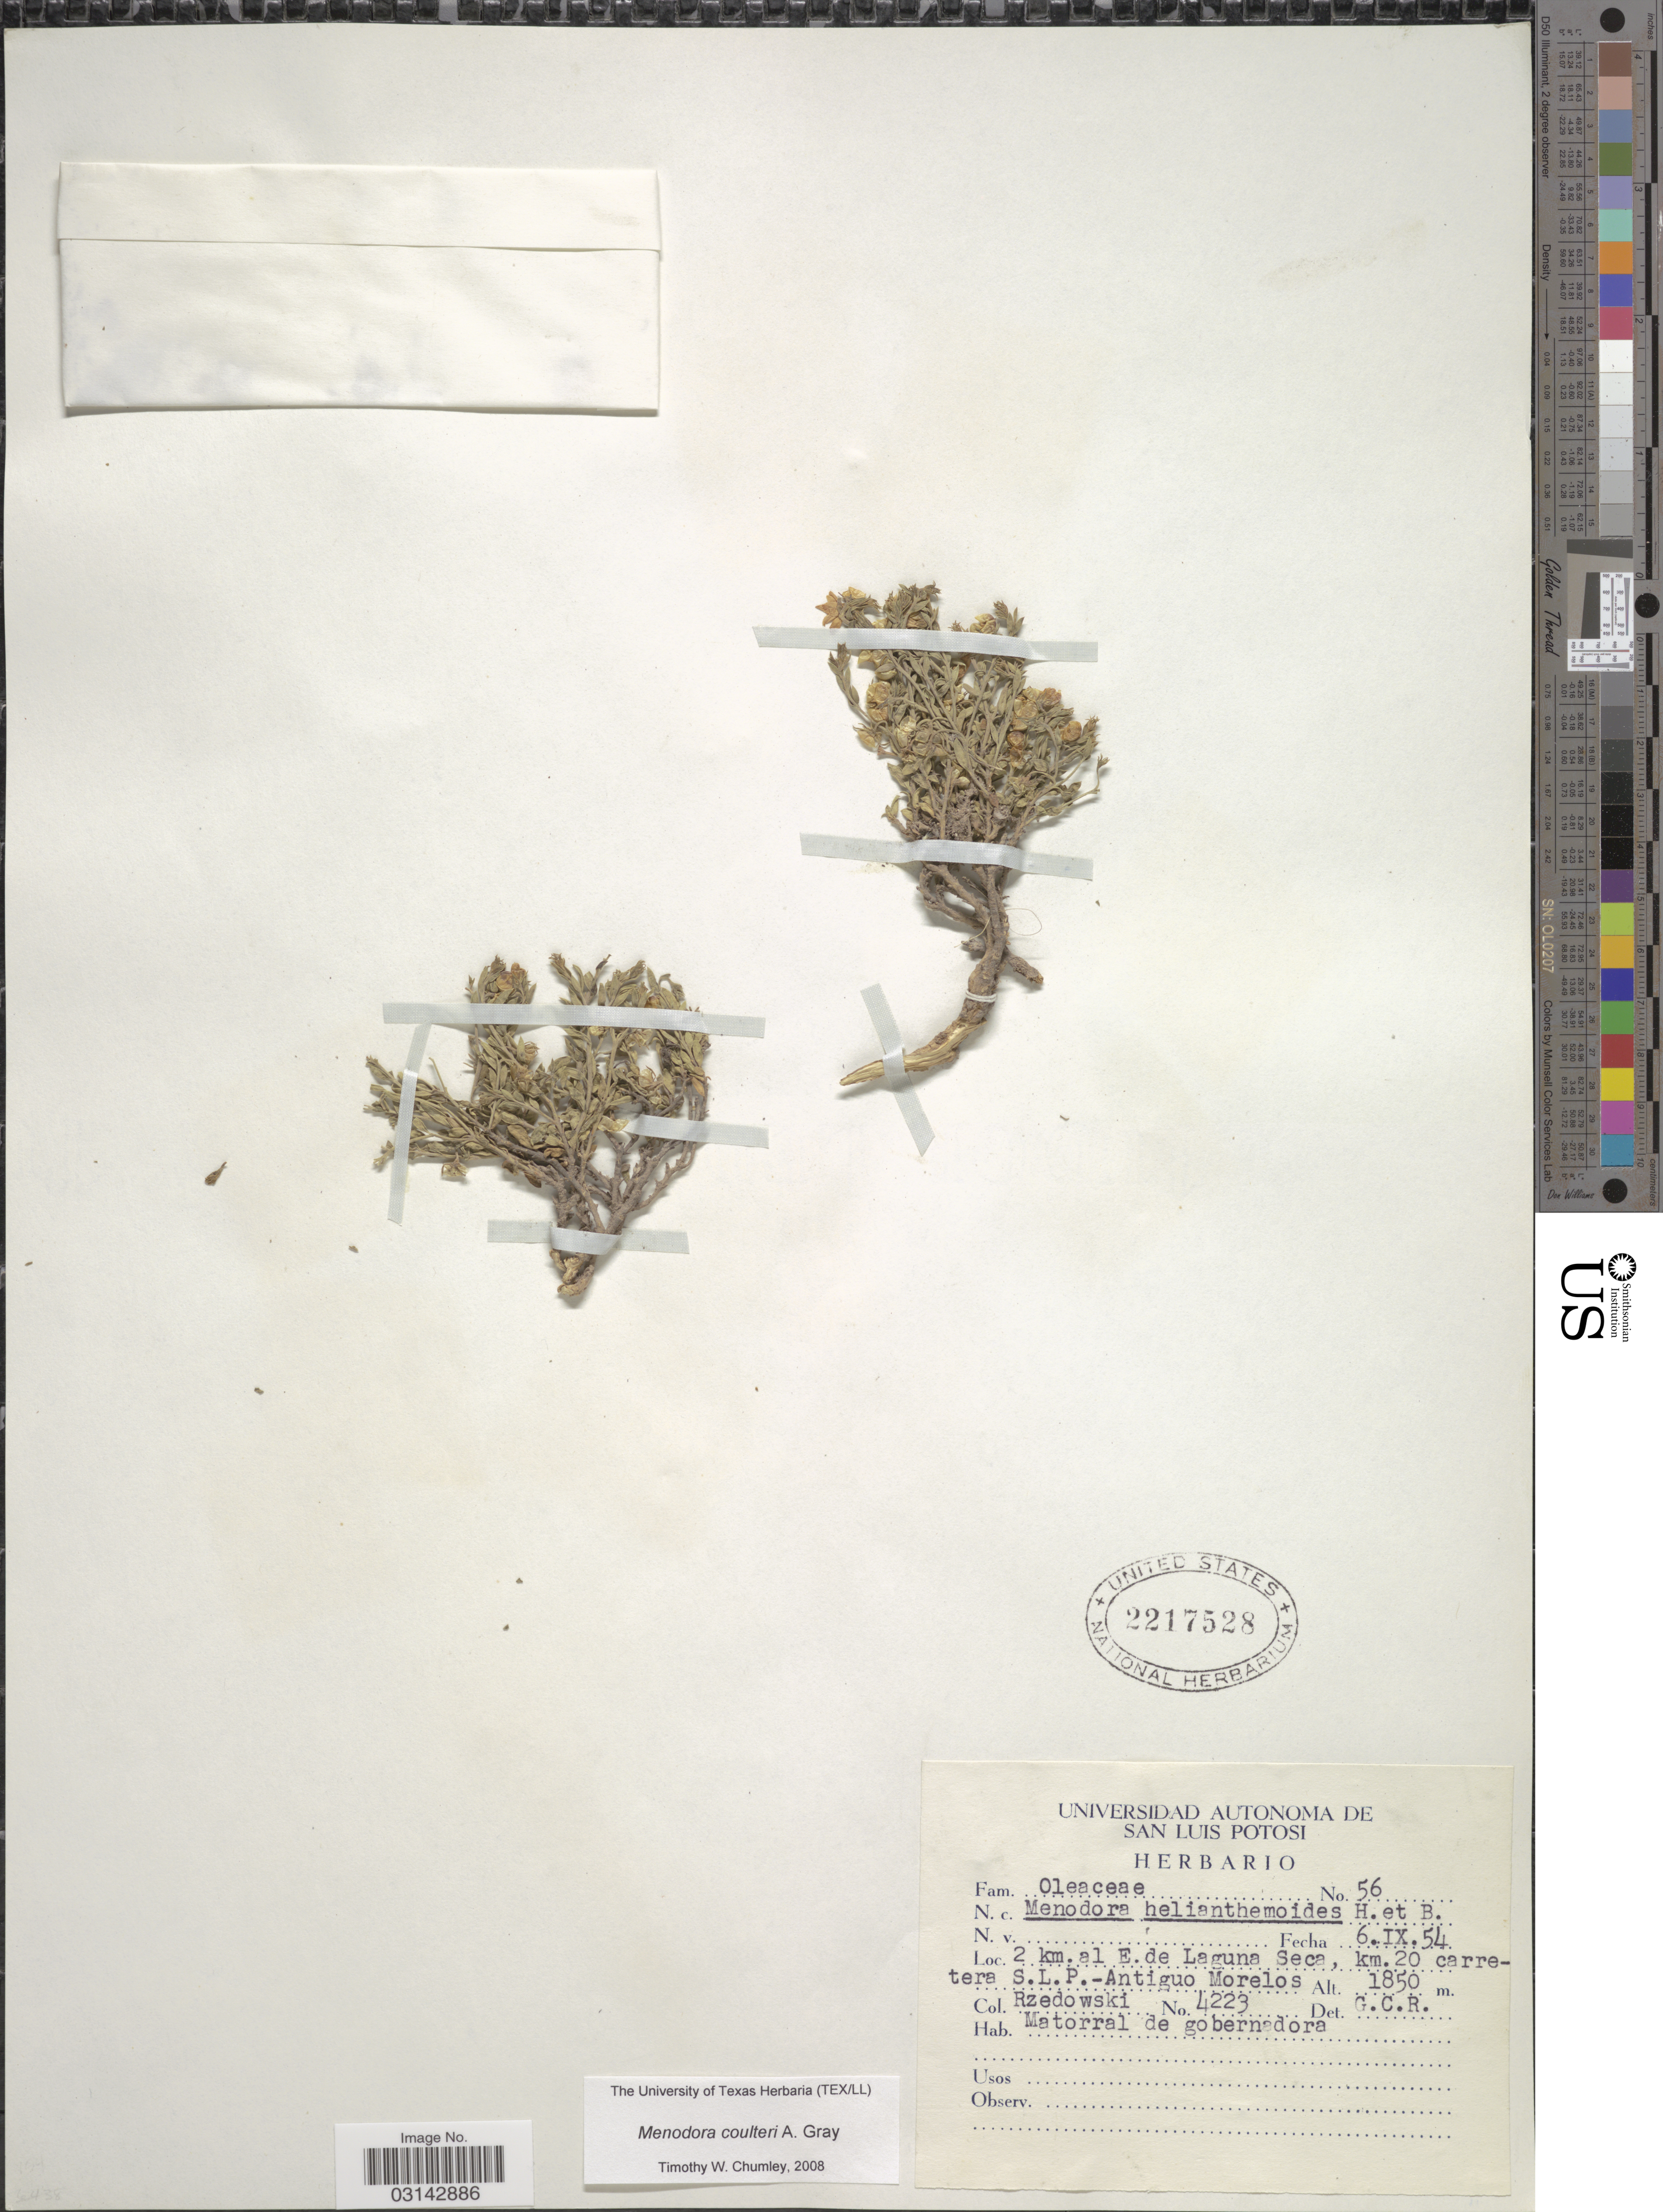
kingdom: Plantae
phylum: Tracheophyta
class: Magnoliopsida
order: Lamiales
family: Oleaceae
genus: Menodora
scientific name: Menodora coulteri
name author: A. Gray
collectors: Rzedowski, --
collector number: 4223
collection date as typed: Transcribed d/m/y: 6/9/54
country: Mexico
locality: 2 km al E. de Laguna Seca, km. 20 carretera S.L.P. -Antiguo Morelos.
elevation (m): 1850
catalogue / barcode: US 2217528